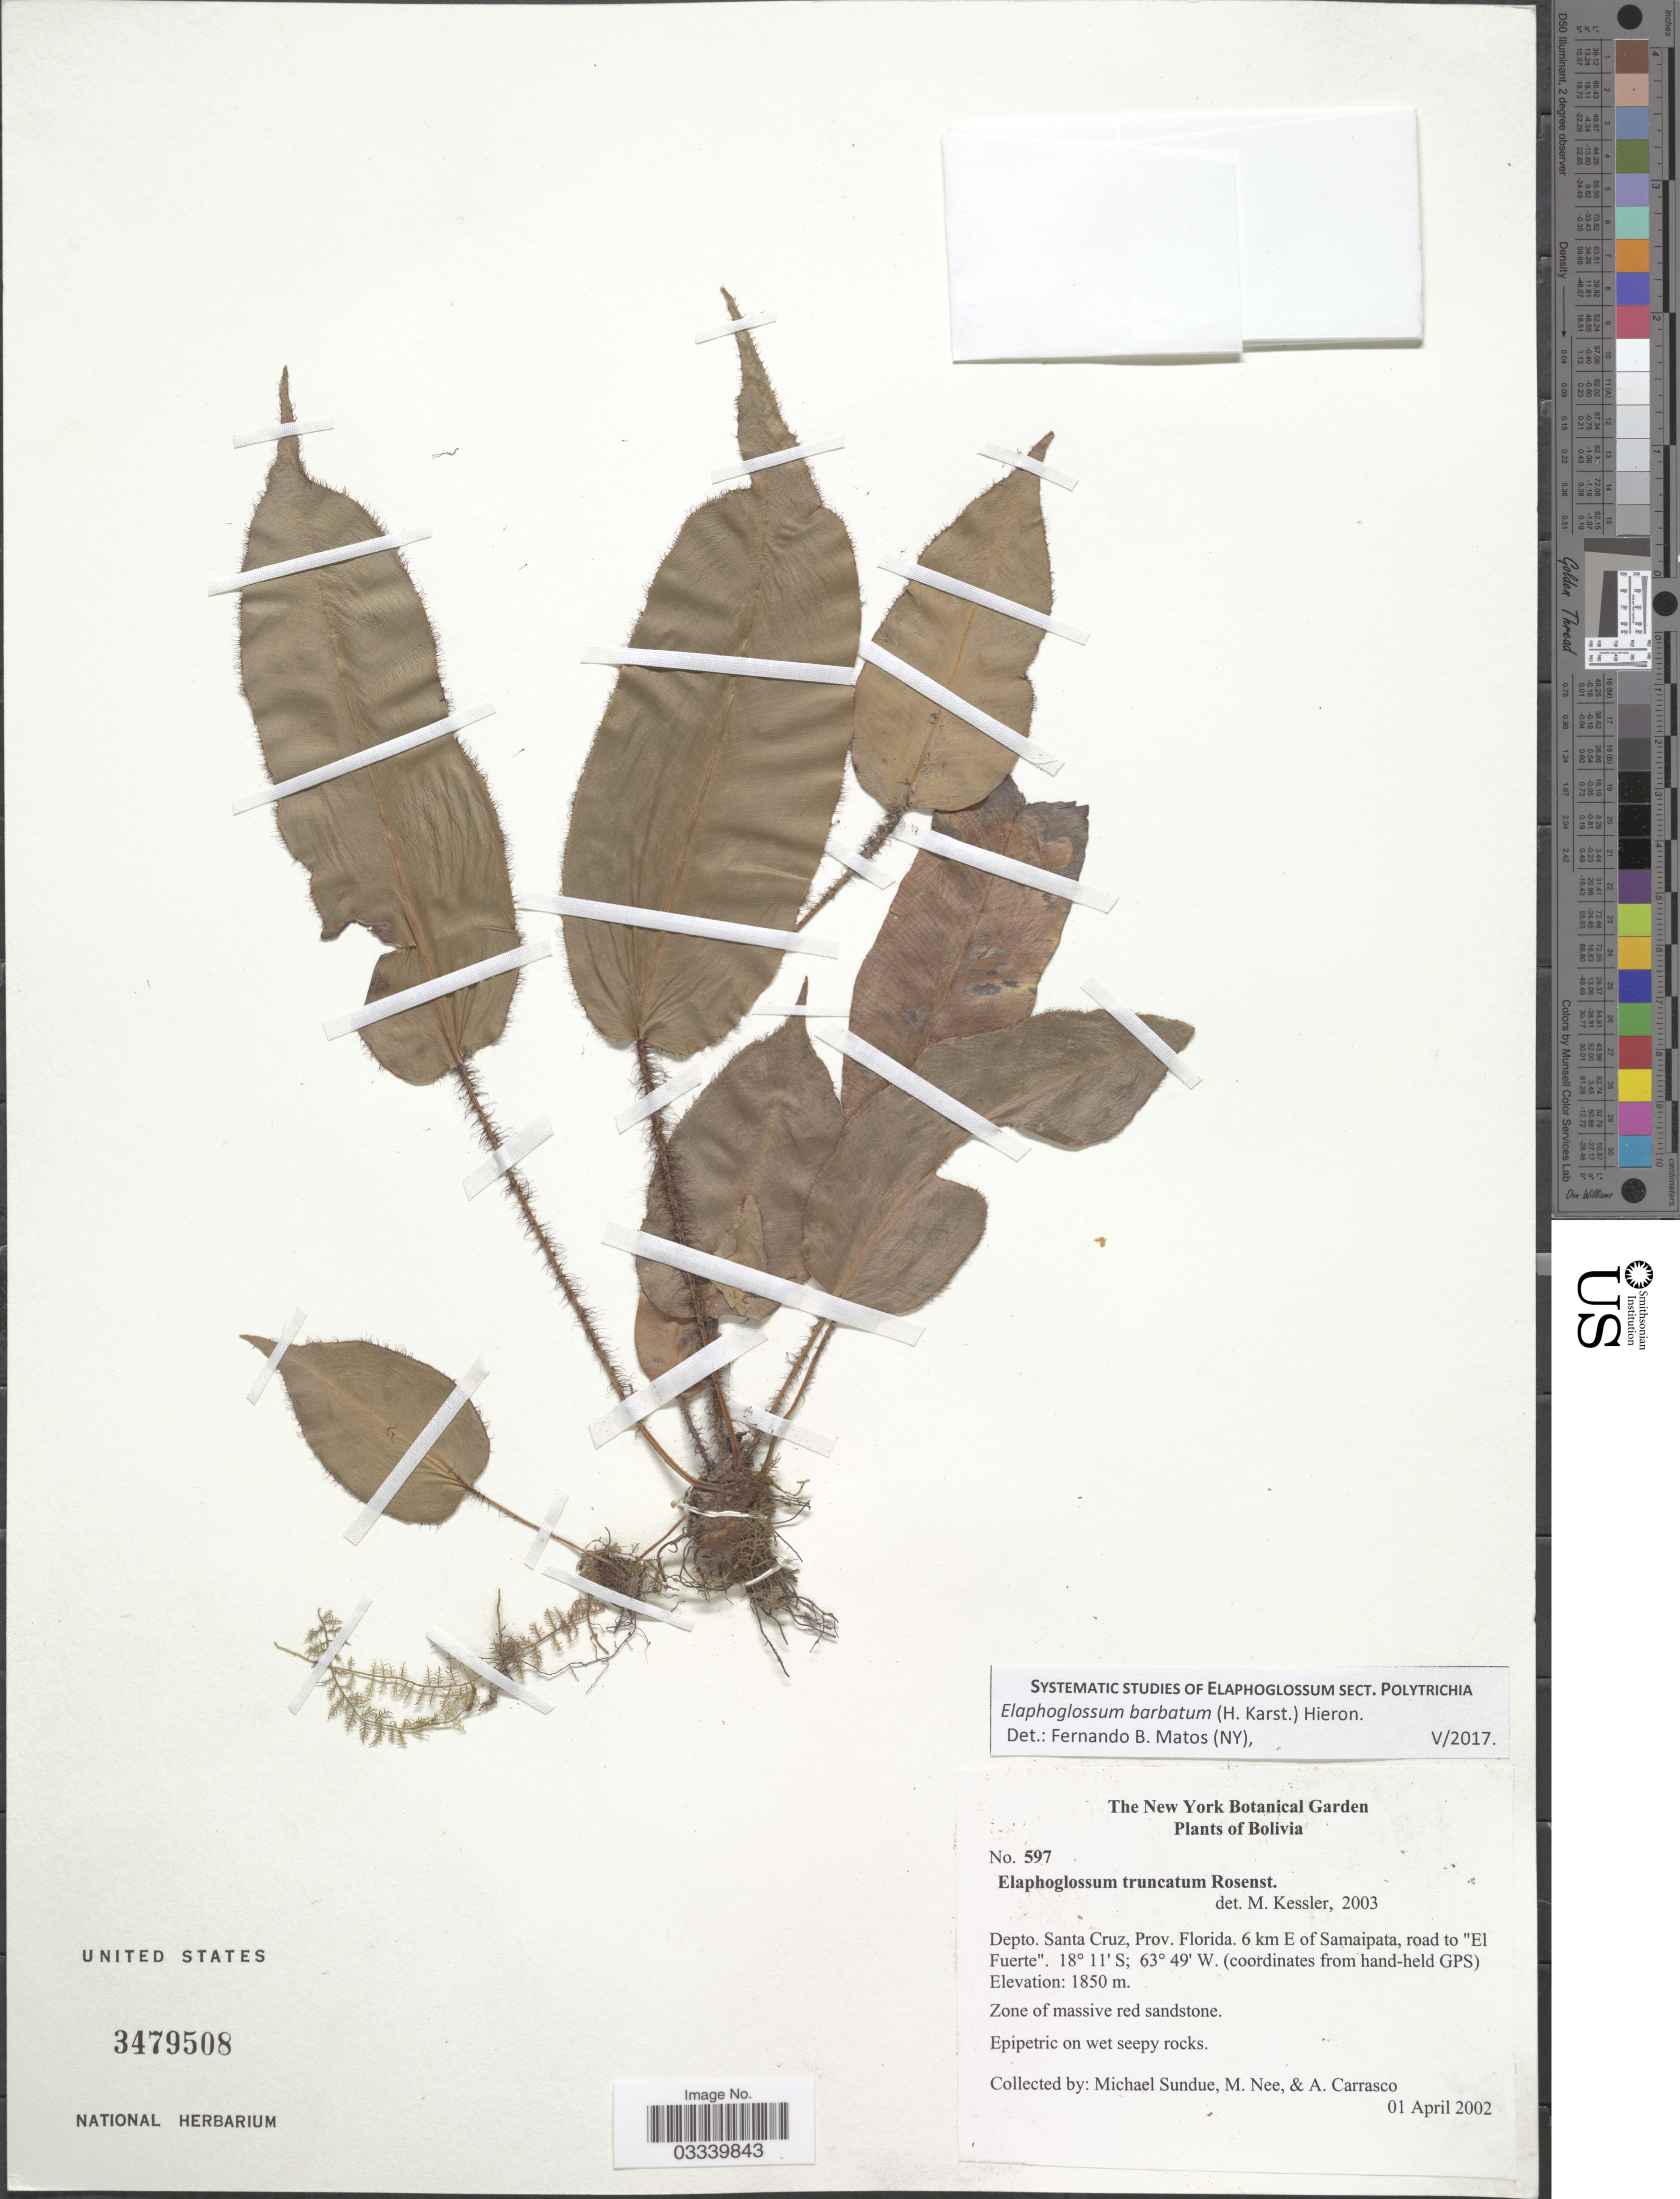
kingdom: Plantae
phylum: Tracheophyta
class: Polypodiopsida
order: Polypodiales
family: Dryopteridaceae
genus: Elaphoglossum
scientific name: Elaphoglossum barbatum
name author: (H. Karst.) Hieron.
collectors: M. Sundue, M. Nee & A. Carrasco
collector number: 597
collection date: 2002-04-01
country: Bolivia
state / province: Santa Cruz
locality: Depto. Santa Cruz, Prov. Florida. 6 km E of Samaipata, road to "El Fuerte".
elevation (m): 1850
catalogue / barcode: US 3479508